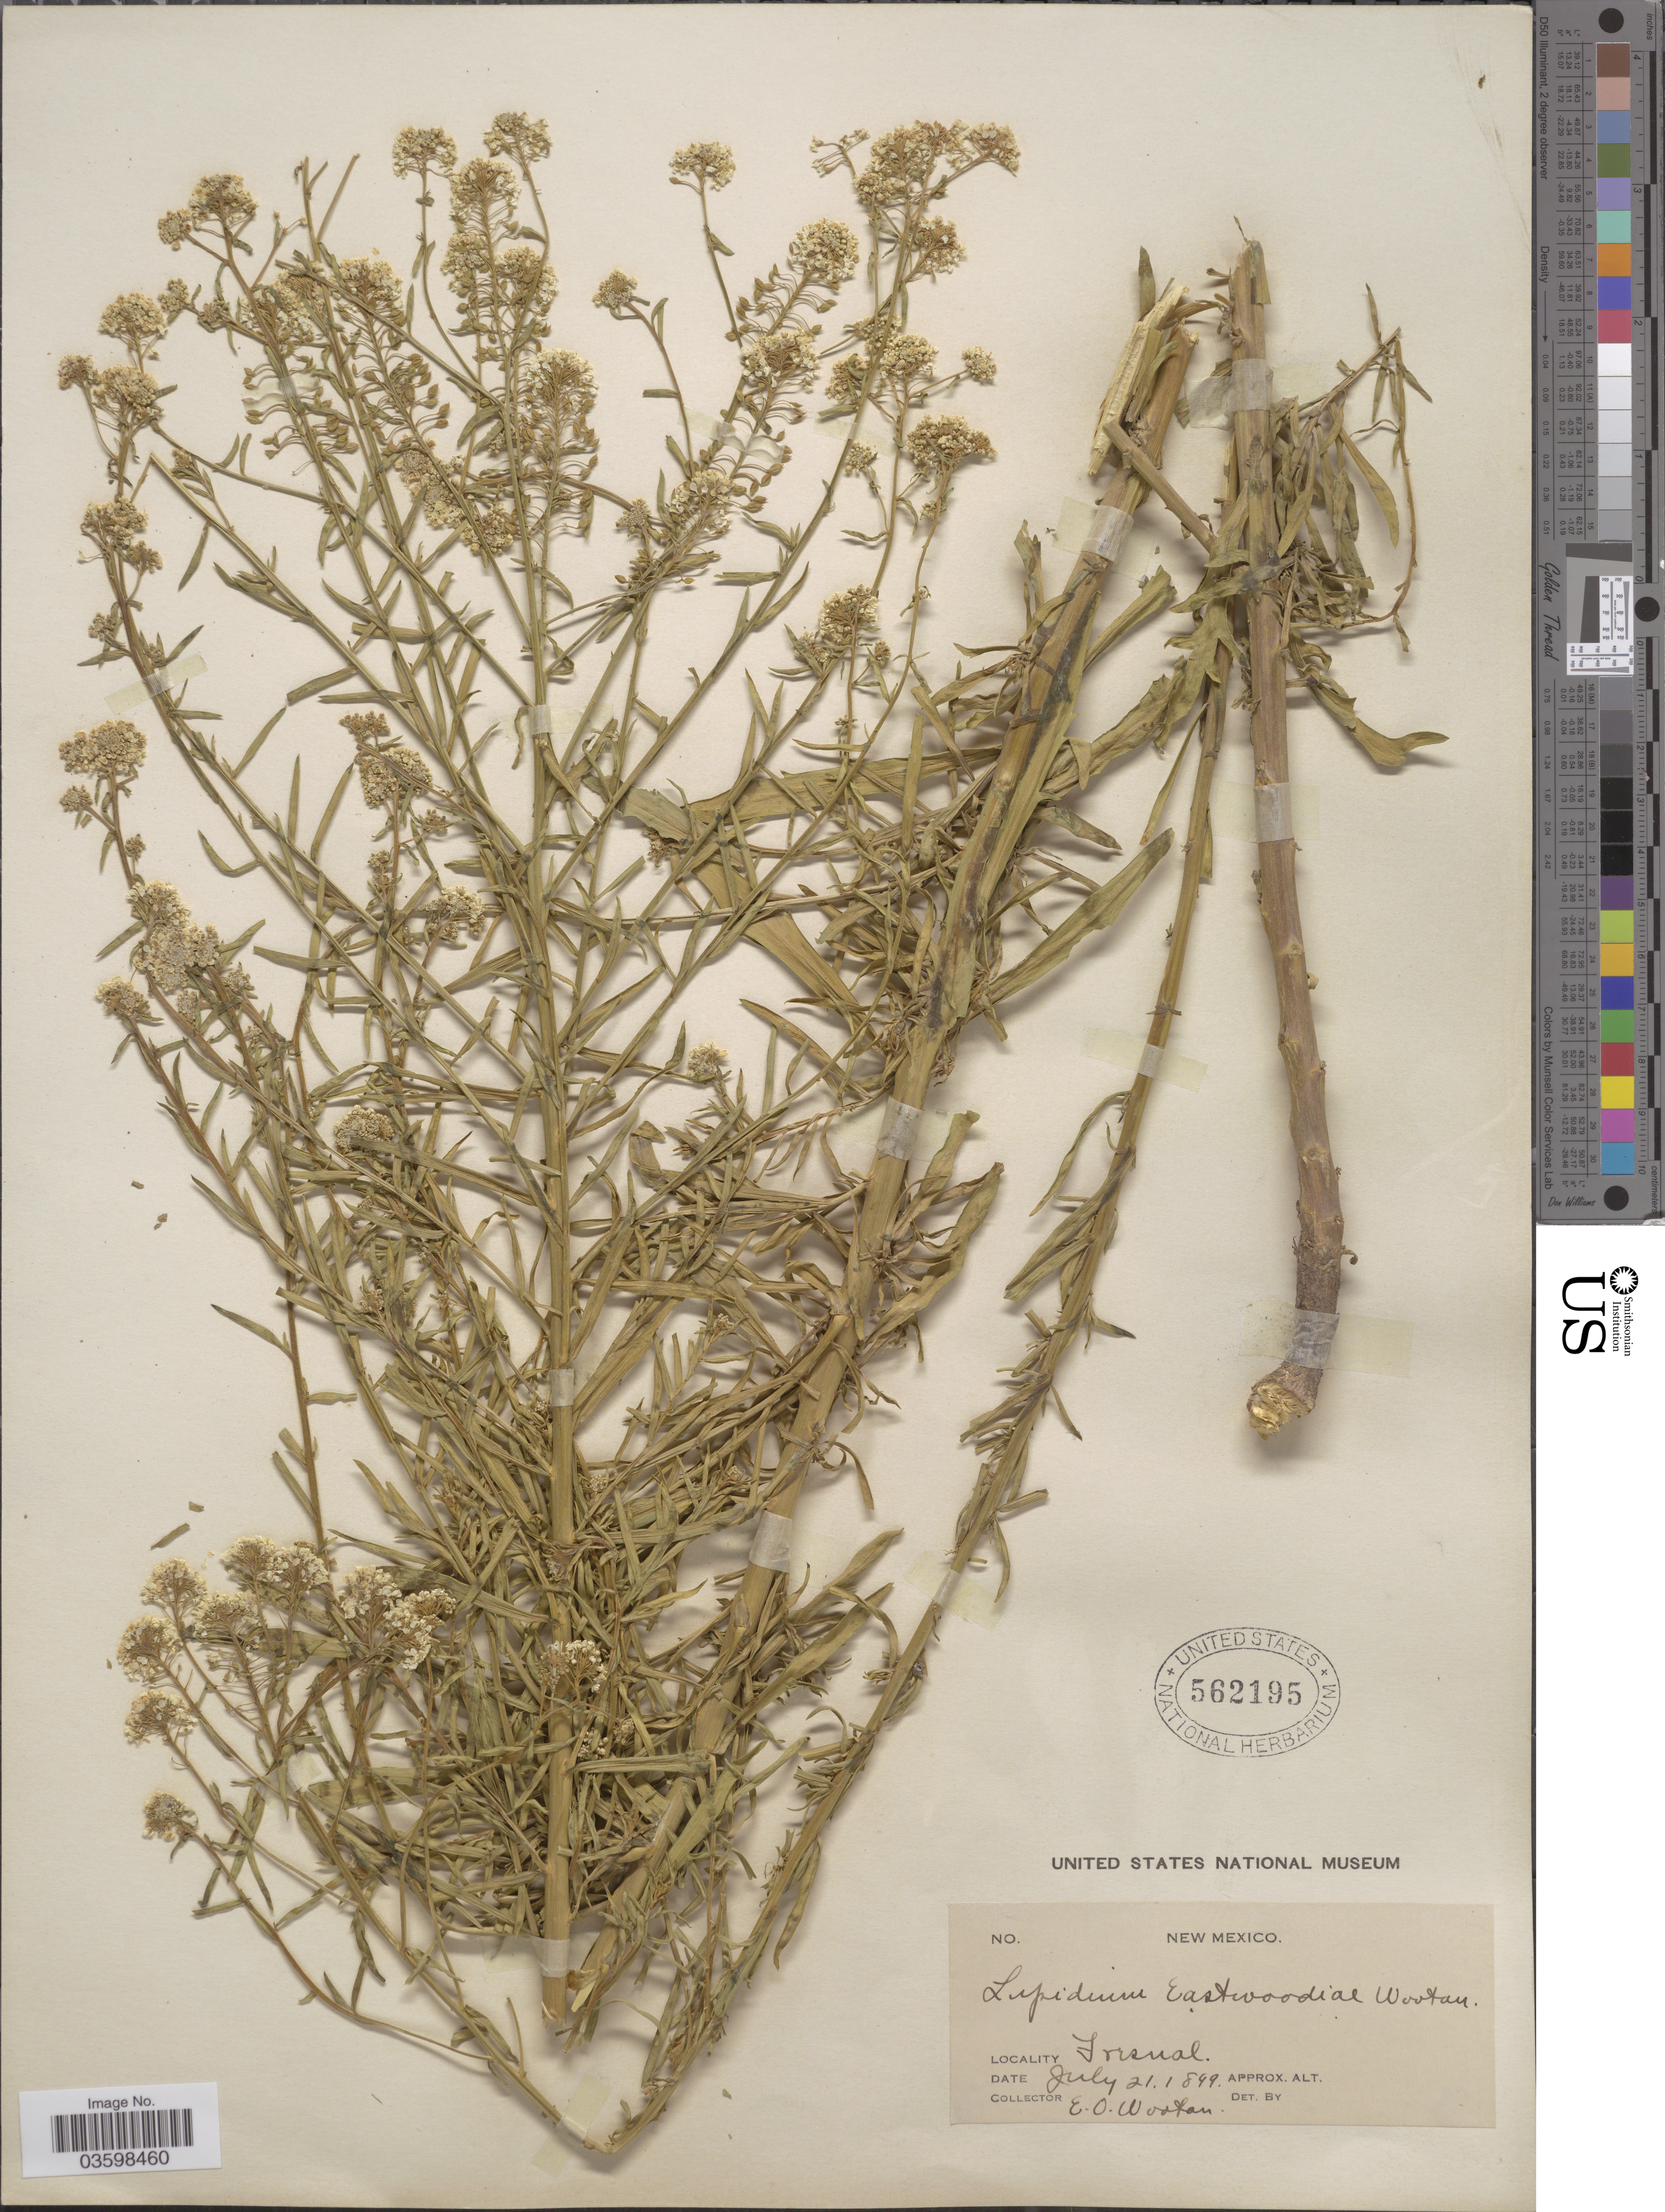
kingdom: Plantae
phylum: Tracheophyta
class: Magnoliopsida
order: Brassicales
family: Brassicaceae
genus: Lepidium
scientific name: Lepidium eastwoodiae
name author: Wooton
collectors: E. O. Wooton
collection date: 1899-07-21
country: United States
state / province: New Mexico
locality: Fresnal.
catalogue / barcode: US 562195